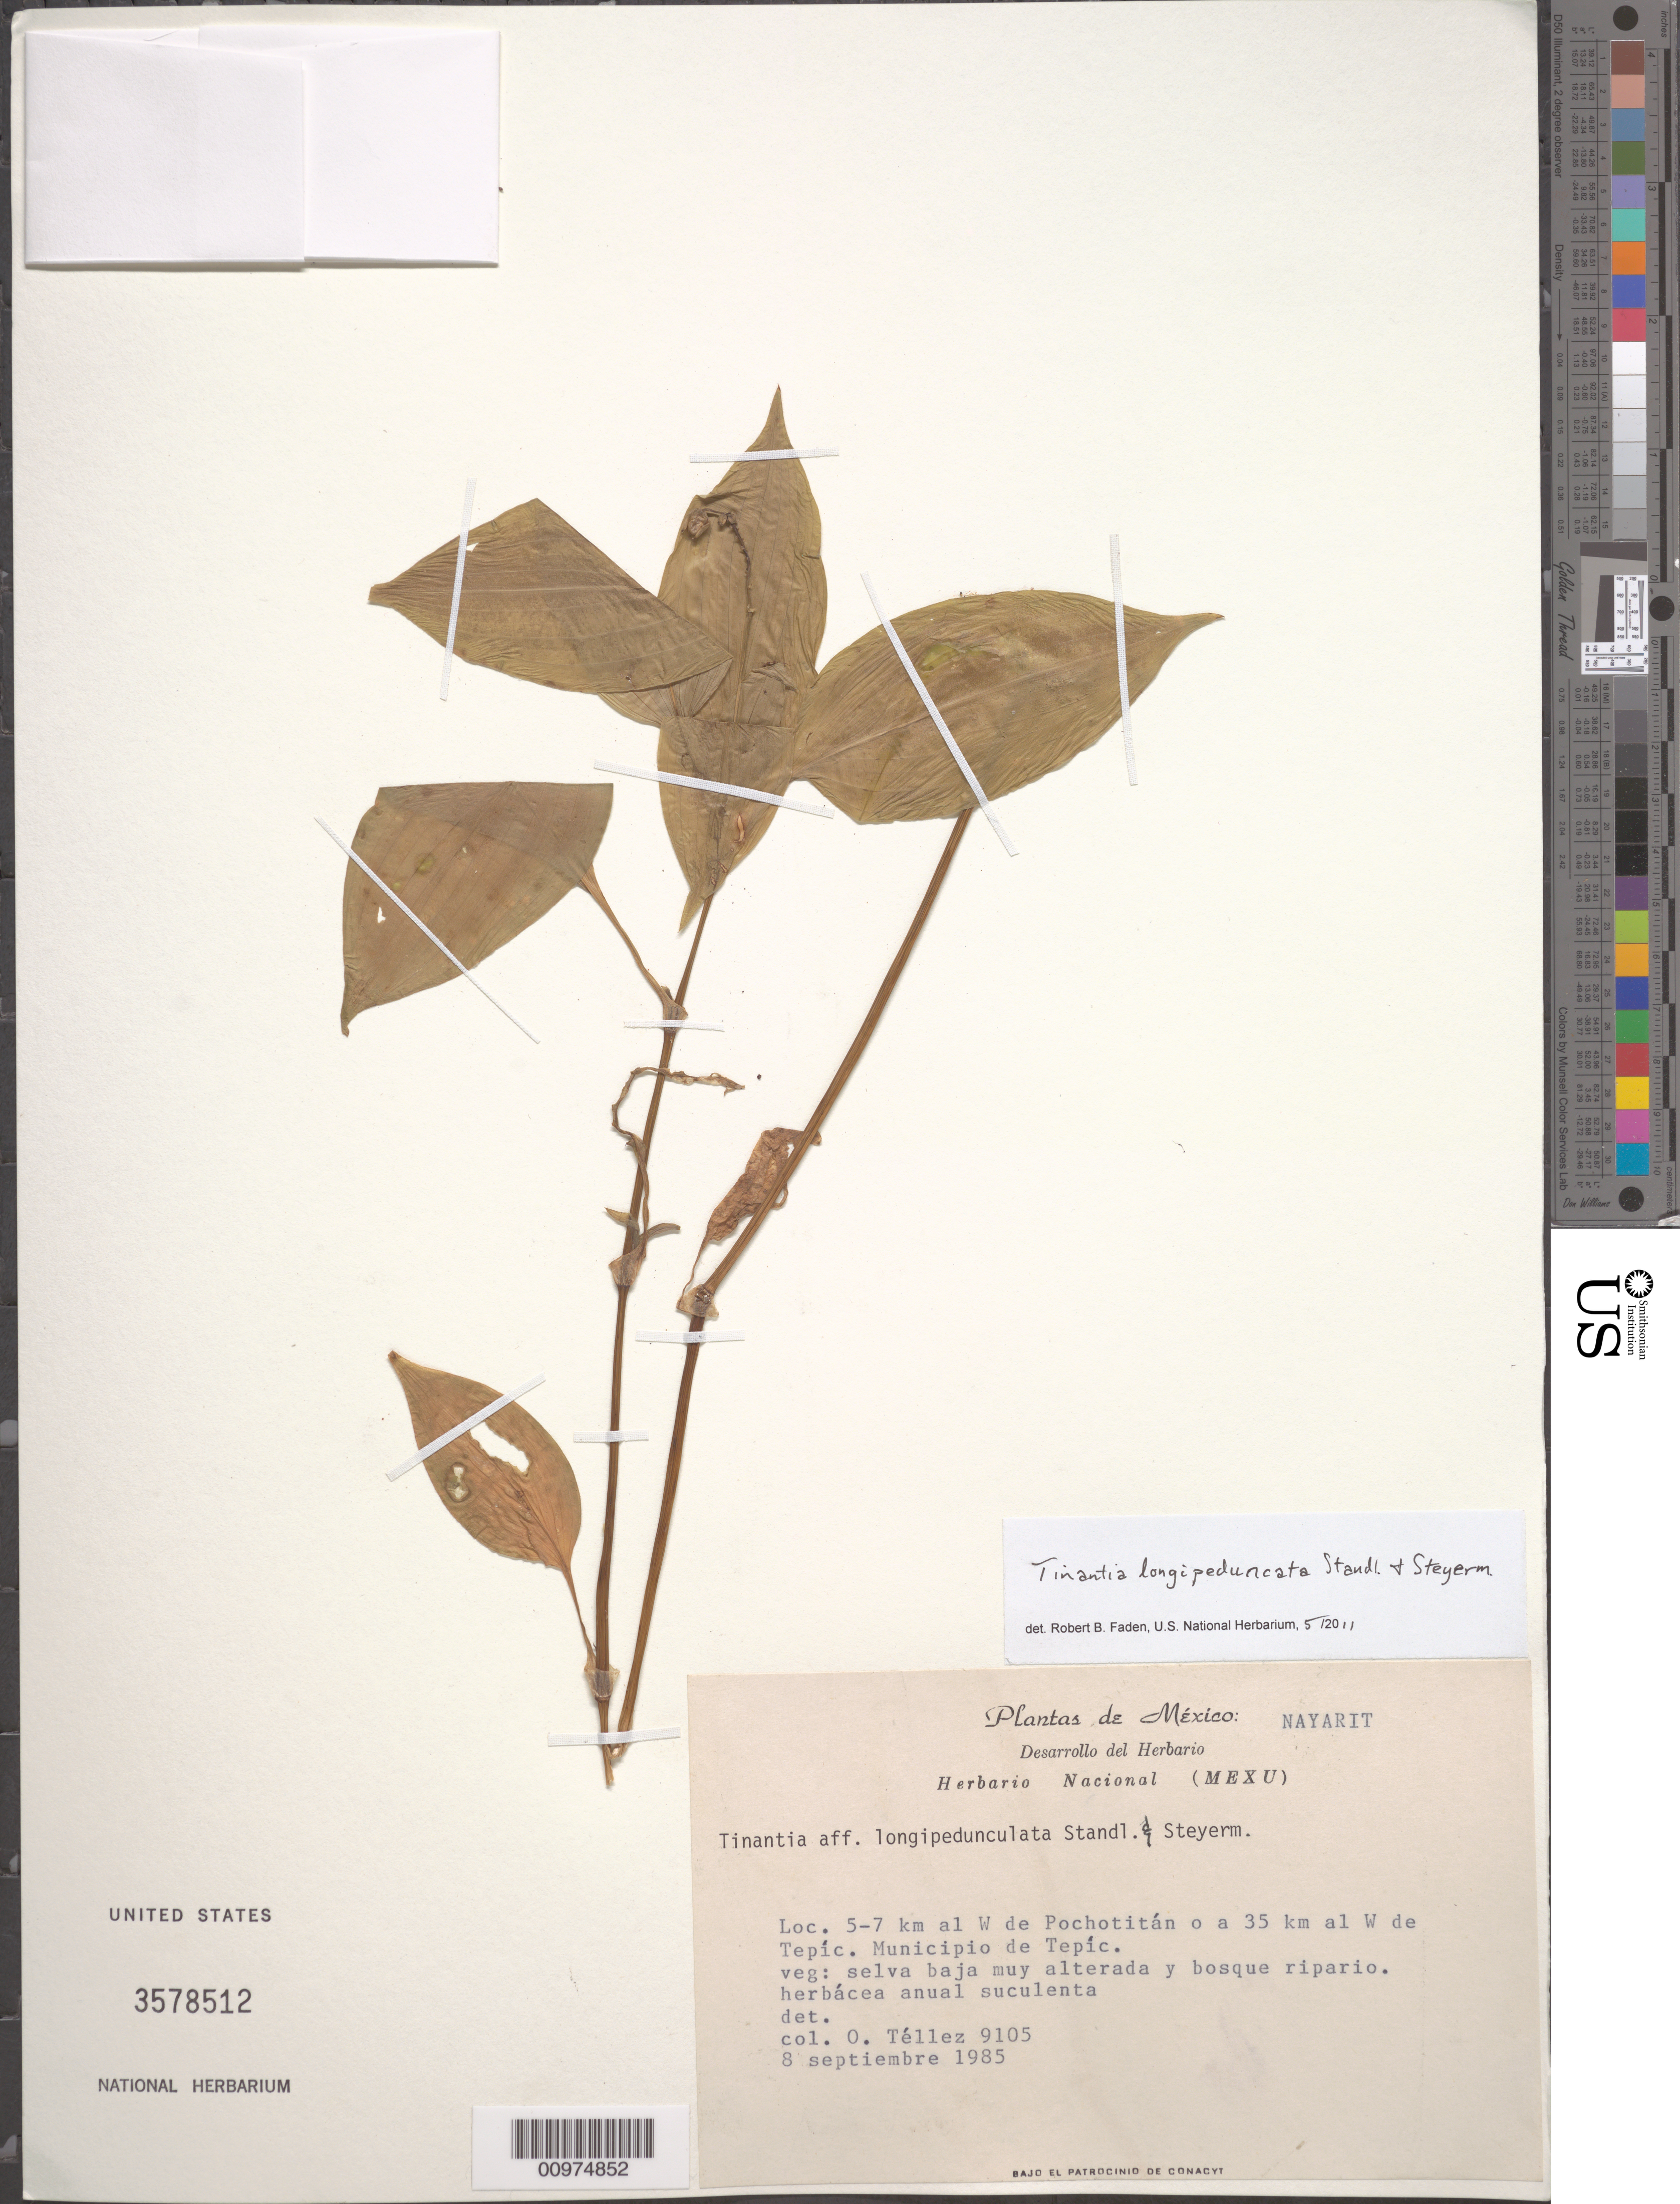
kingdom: Plantae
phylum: Tracheophyta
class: Liliopsida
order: Commelinales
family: Commelinaceae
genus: Tinantia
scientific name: Tinantia longipedunculata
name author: Standl. & Steyerm.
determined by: Faden, Robert B., (US), Smithsonian Institution - National Museum of Natural History (UNITED STATES)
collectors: O. Téllez V.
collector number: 9105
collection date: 1985-09-08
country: Mexico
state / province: Nayarit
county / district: Tepic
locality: Loc. 5-7 km al W de Pochotitan o a 35 km al W de Tepic. Municipio de Tepic.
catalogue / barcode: US 3578512